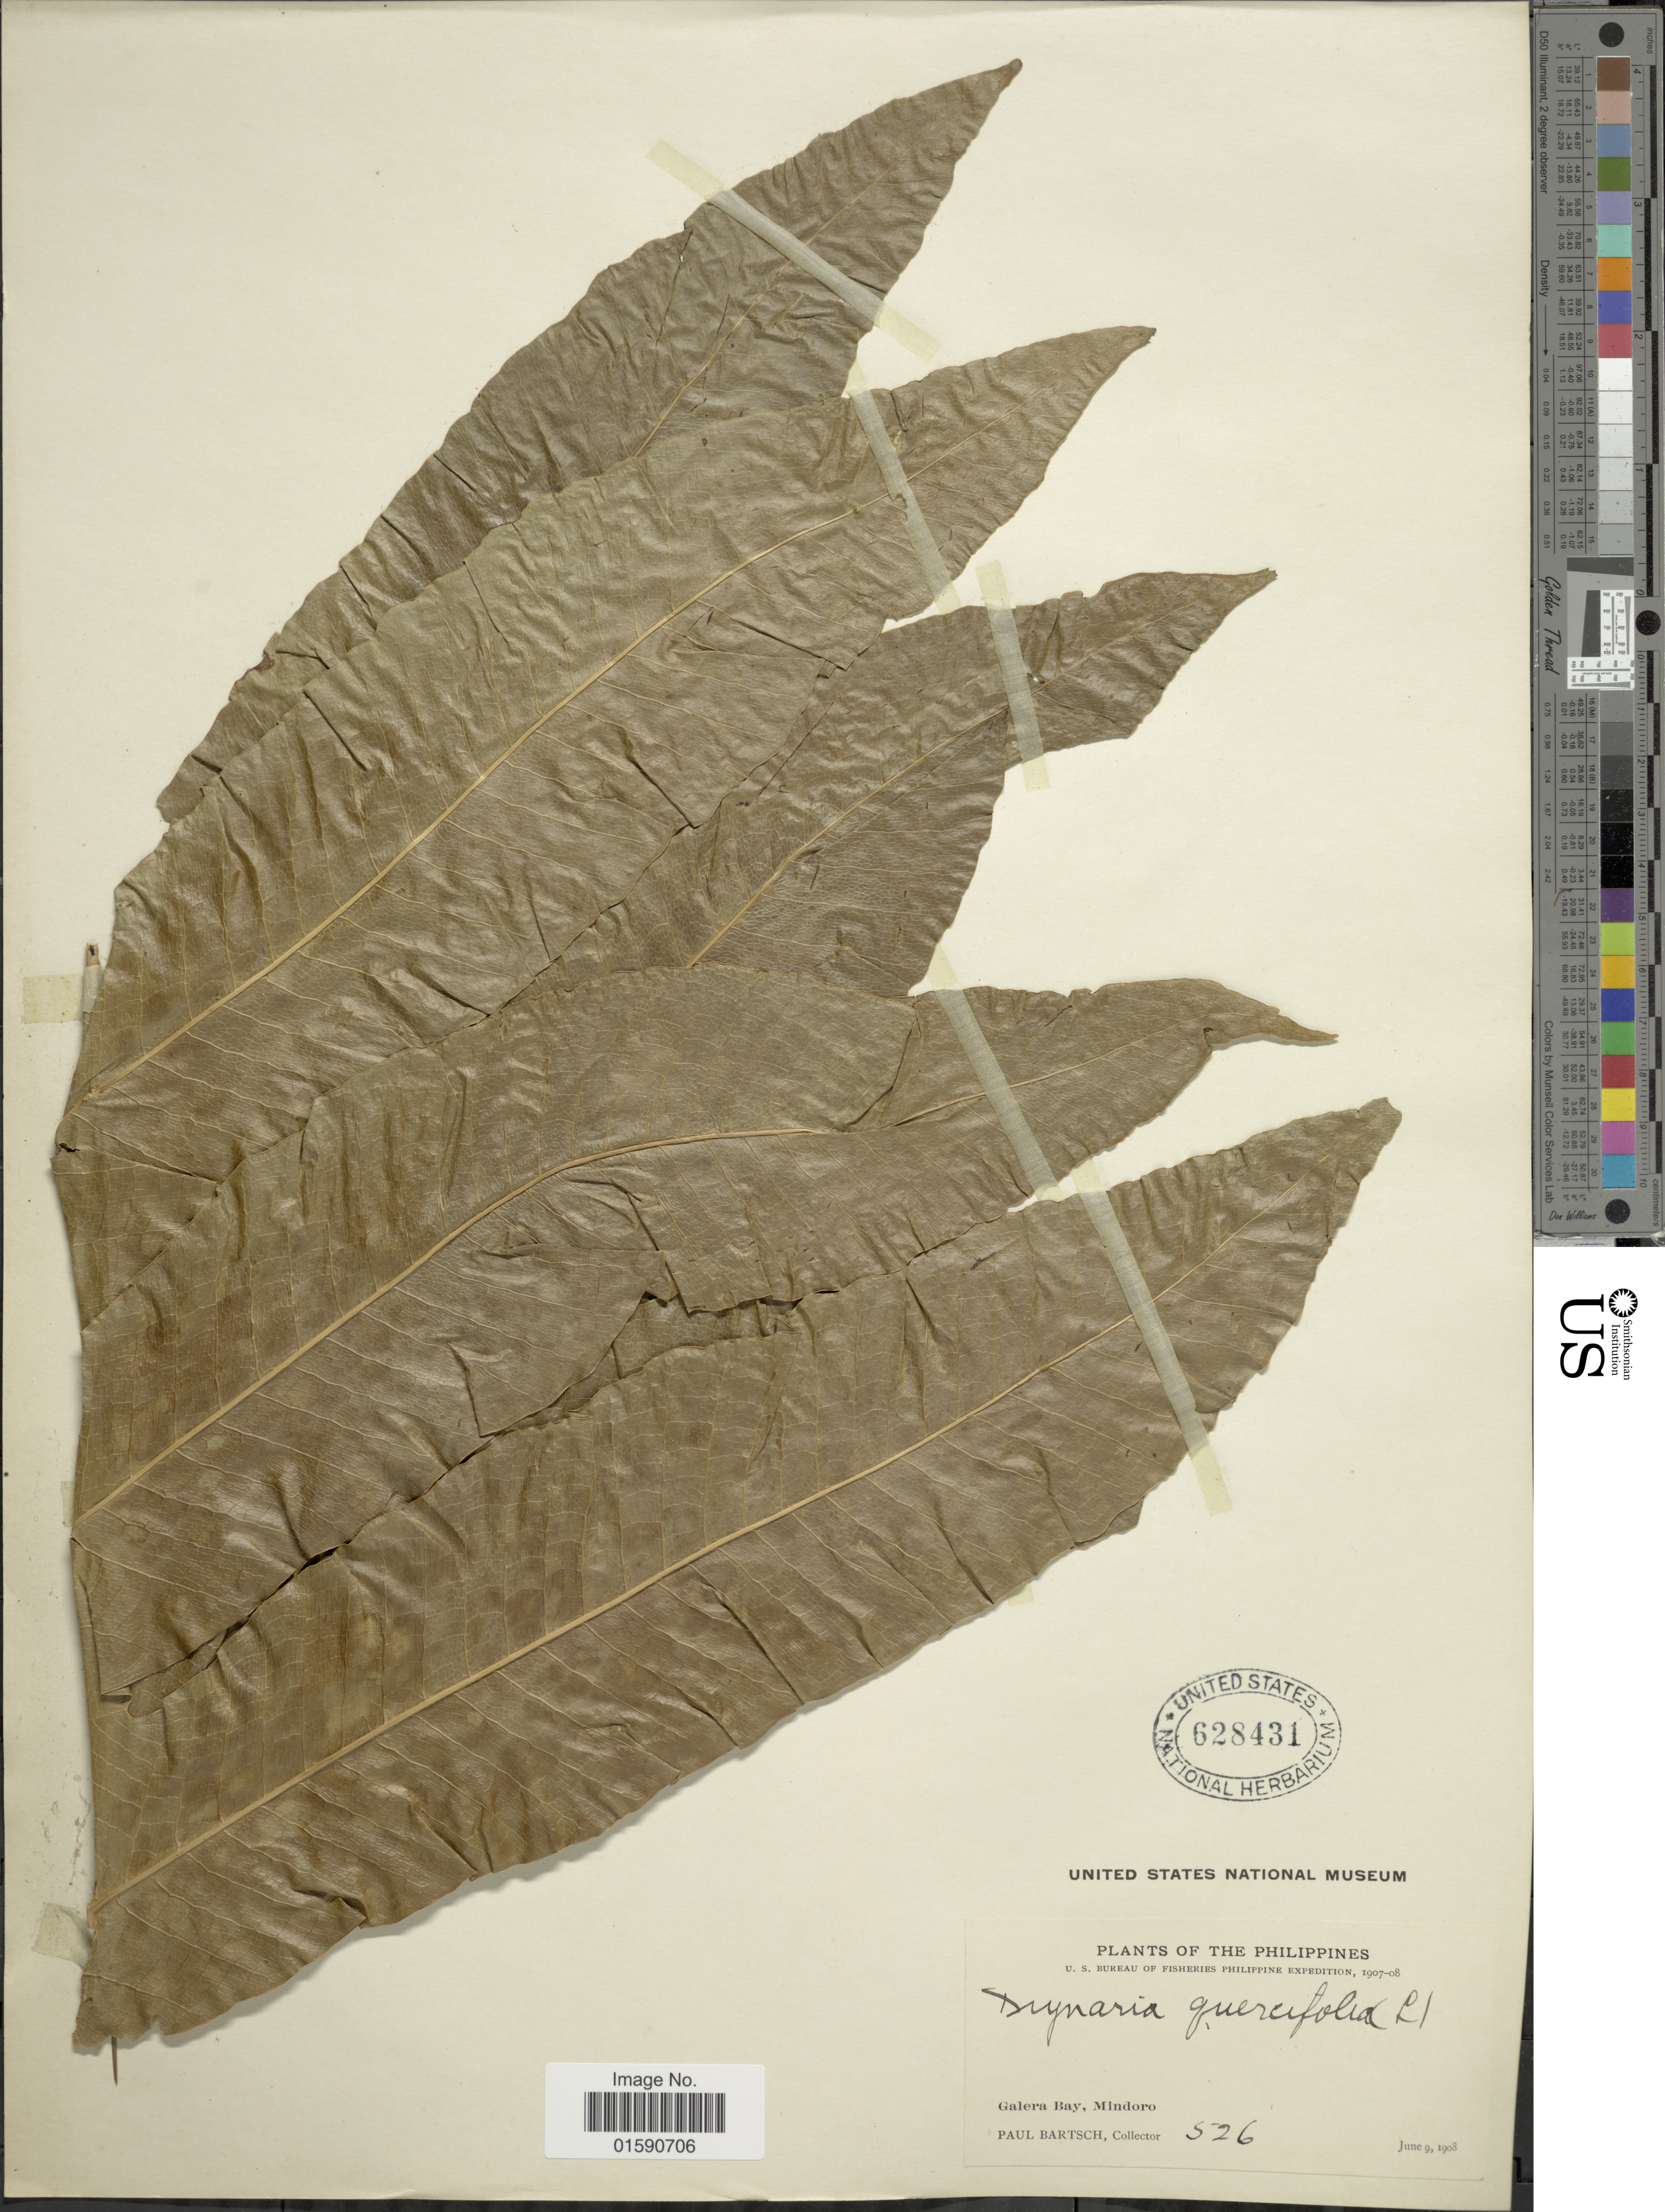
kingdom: Plantae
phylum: Tracheophyta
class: Polypodiopsida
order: Polypodiales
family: Polypodiaceae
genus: Drynaria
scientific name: Drynaria quercifolia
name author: (L.) J. Sm.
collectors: P. Bartsch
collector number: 526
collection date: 1908-06-09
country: Philippines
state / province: Mimaropa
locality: Galera Bay, Mindoro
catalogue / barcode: US 628431